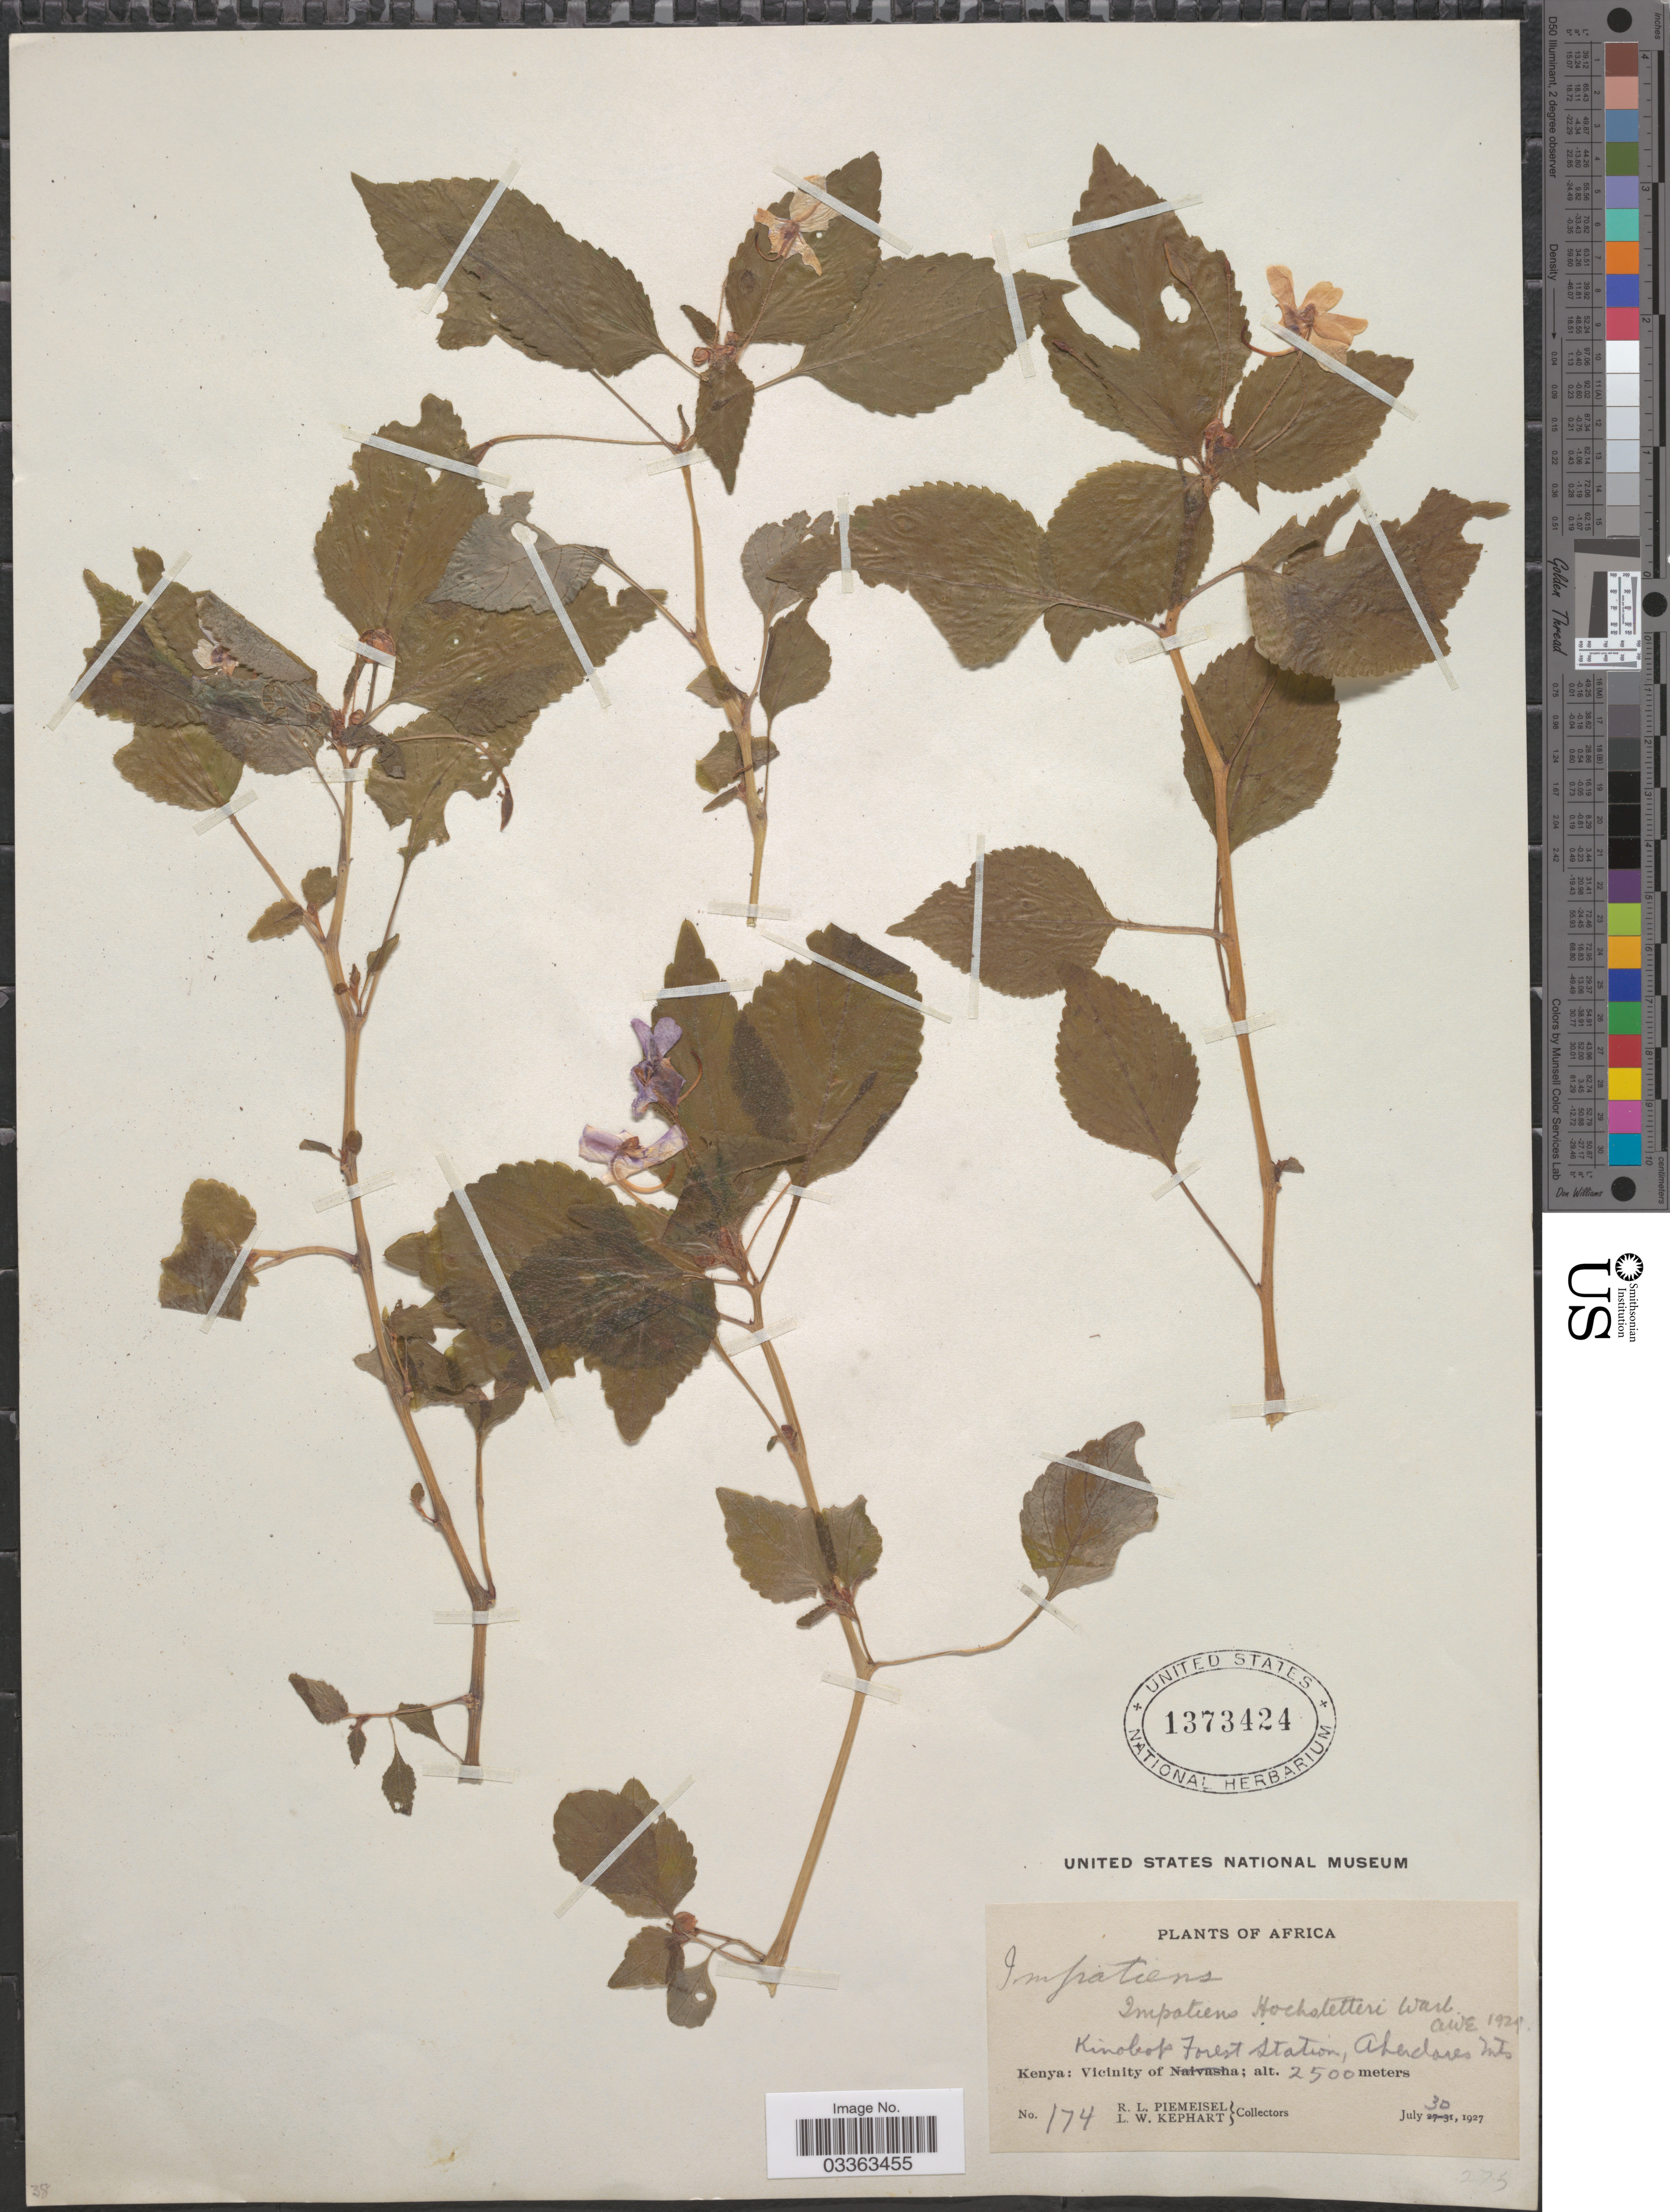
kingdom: Plantae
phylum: Tracheophyta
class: Magnoliopsida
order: Ericales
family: Balsaminaceae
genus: Impatiens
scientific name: Impatiens hochstetteri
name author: Warb.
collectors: R. L. Piemeisel & L. W. Kephart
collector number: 174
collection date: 1927-07-30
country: Kenya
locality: Vicinity of Kinobop Forest Station, Aberdares Mts.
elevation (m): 2500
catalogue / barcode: US 1373424